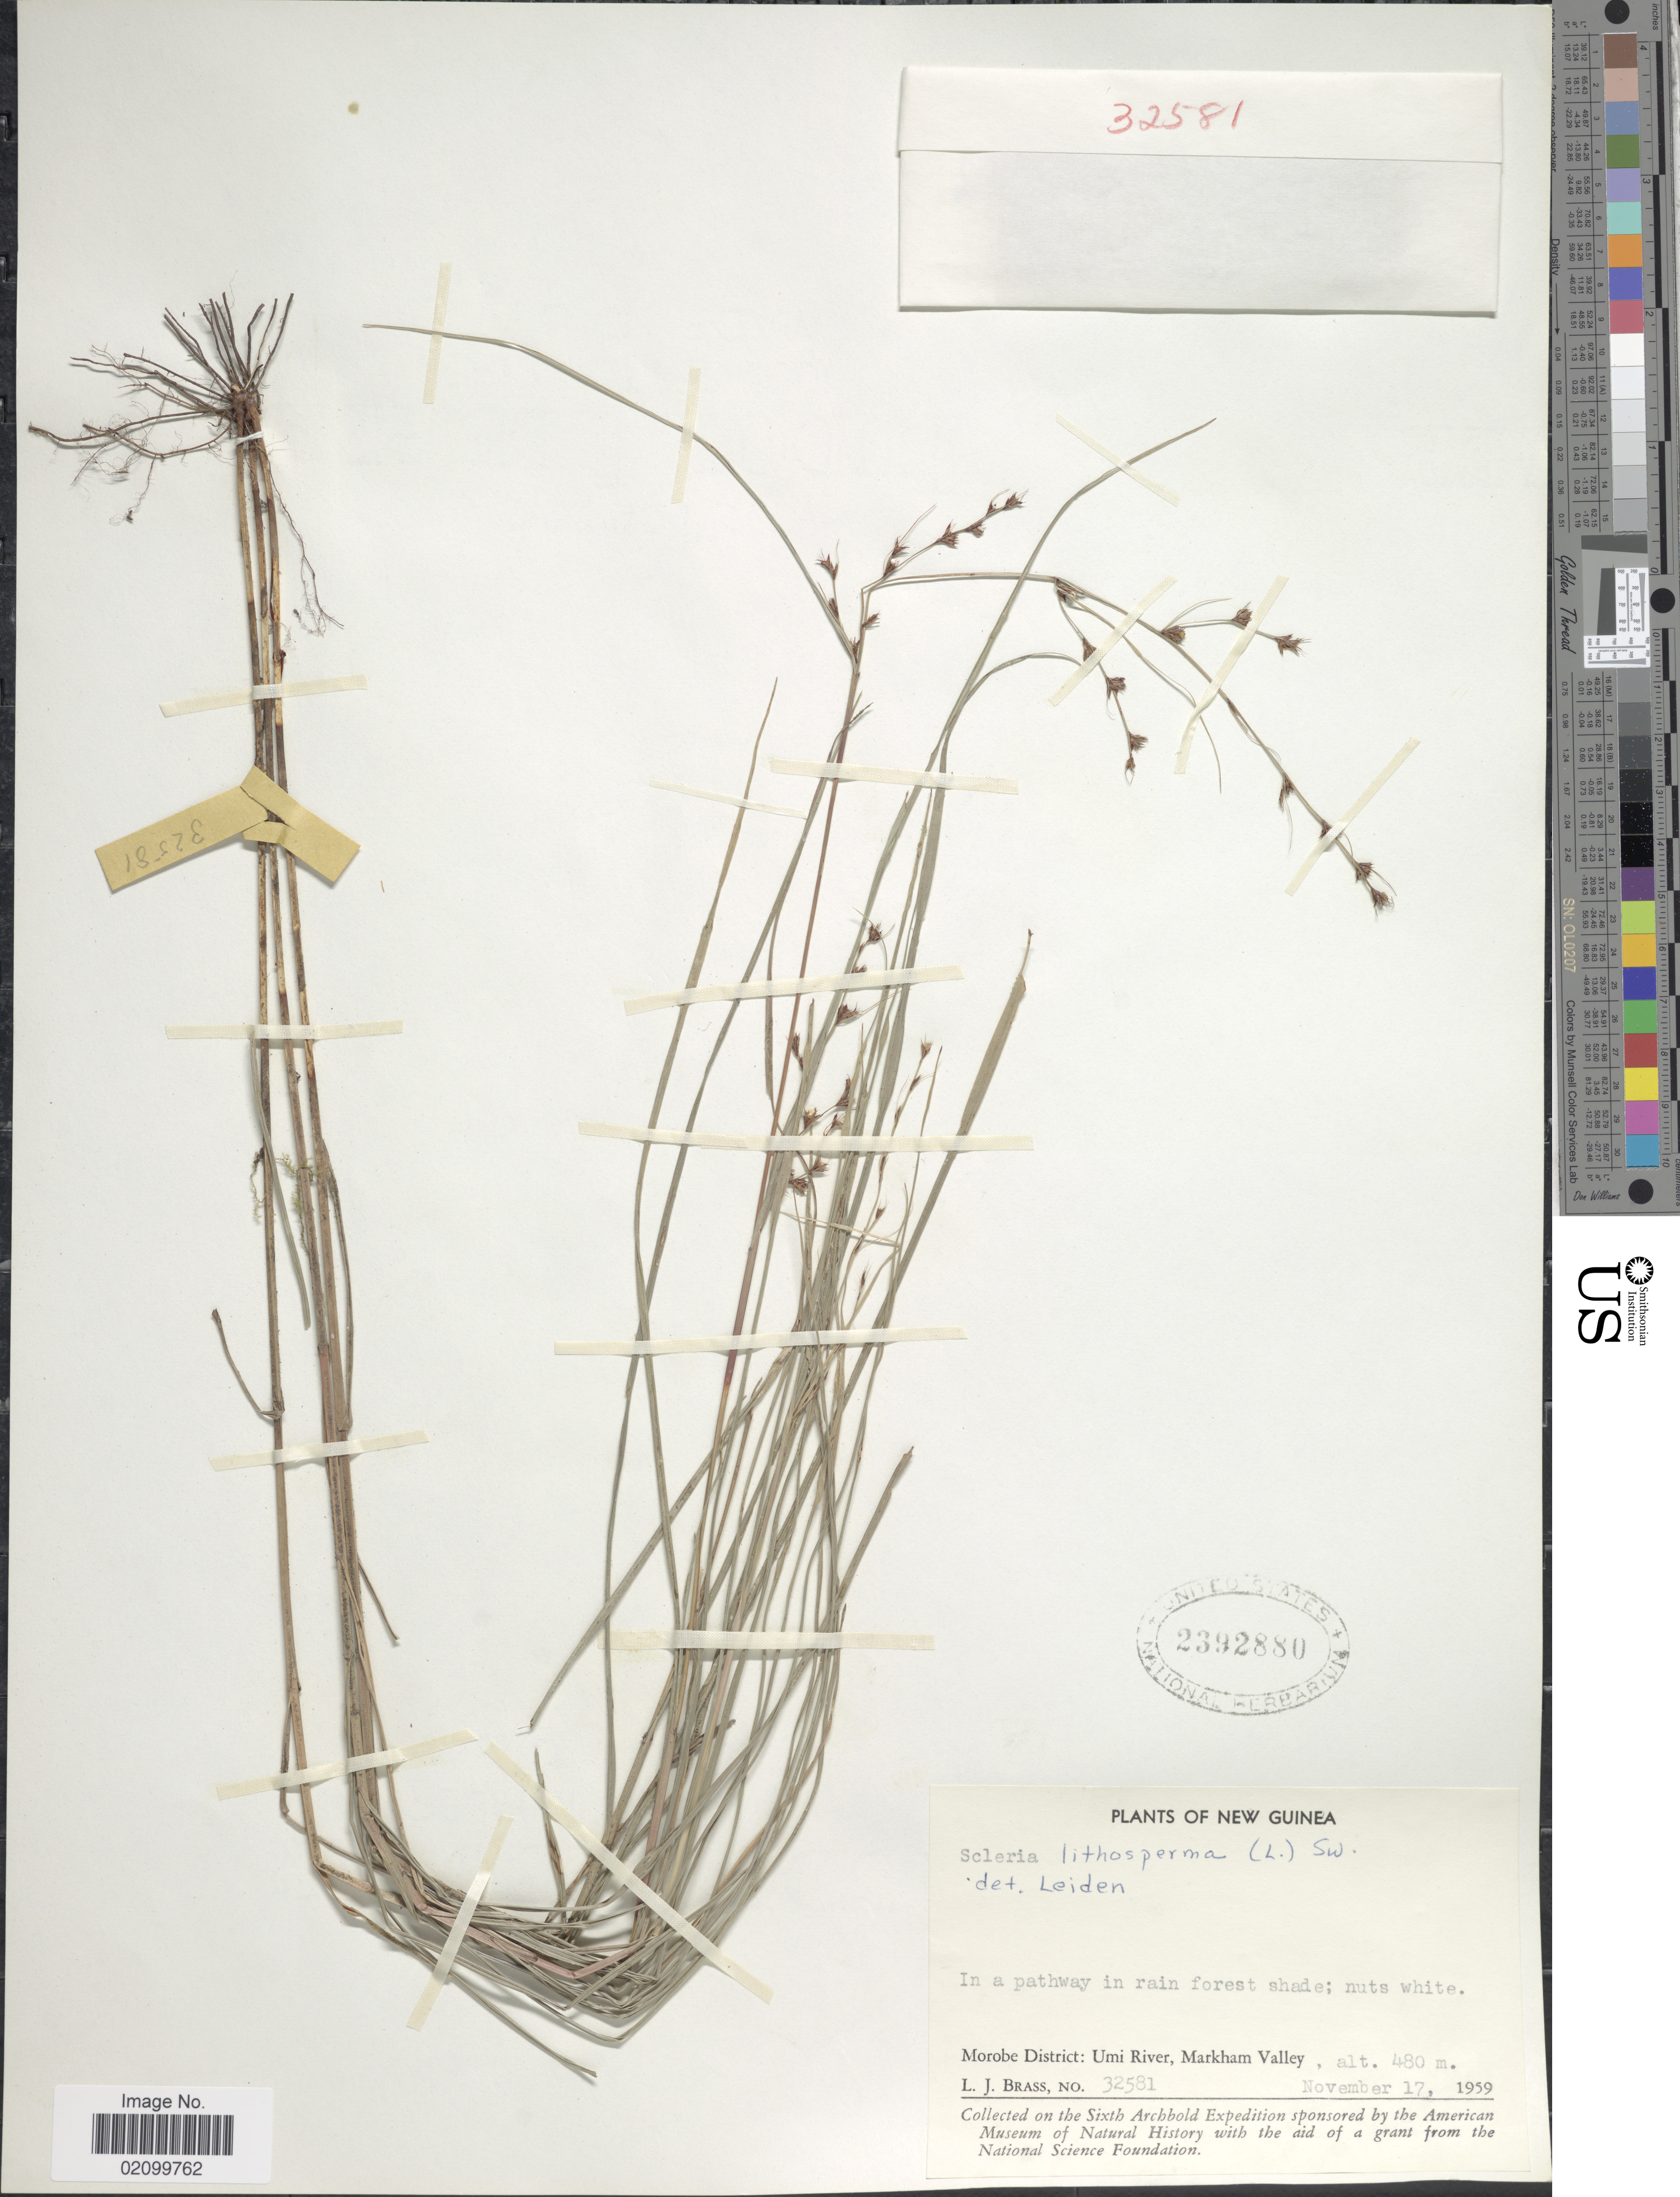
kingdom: Plantae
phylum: Tracheophyta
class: Liliopsida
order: Poales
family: Cyperaceae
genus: Scleria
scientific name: Scleria lithosperma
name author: (L.) Sw.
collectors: L. J. Brass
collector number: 32581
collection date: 1959-11-17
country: Papua New Guinea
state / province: Morobe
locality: New Guinea. Morobe District: Umi River, Markham Valley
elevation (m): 480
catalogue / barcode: US 2392880